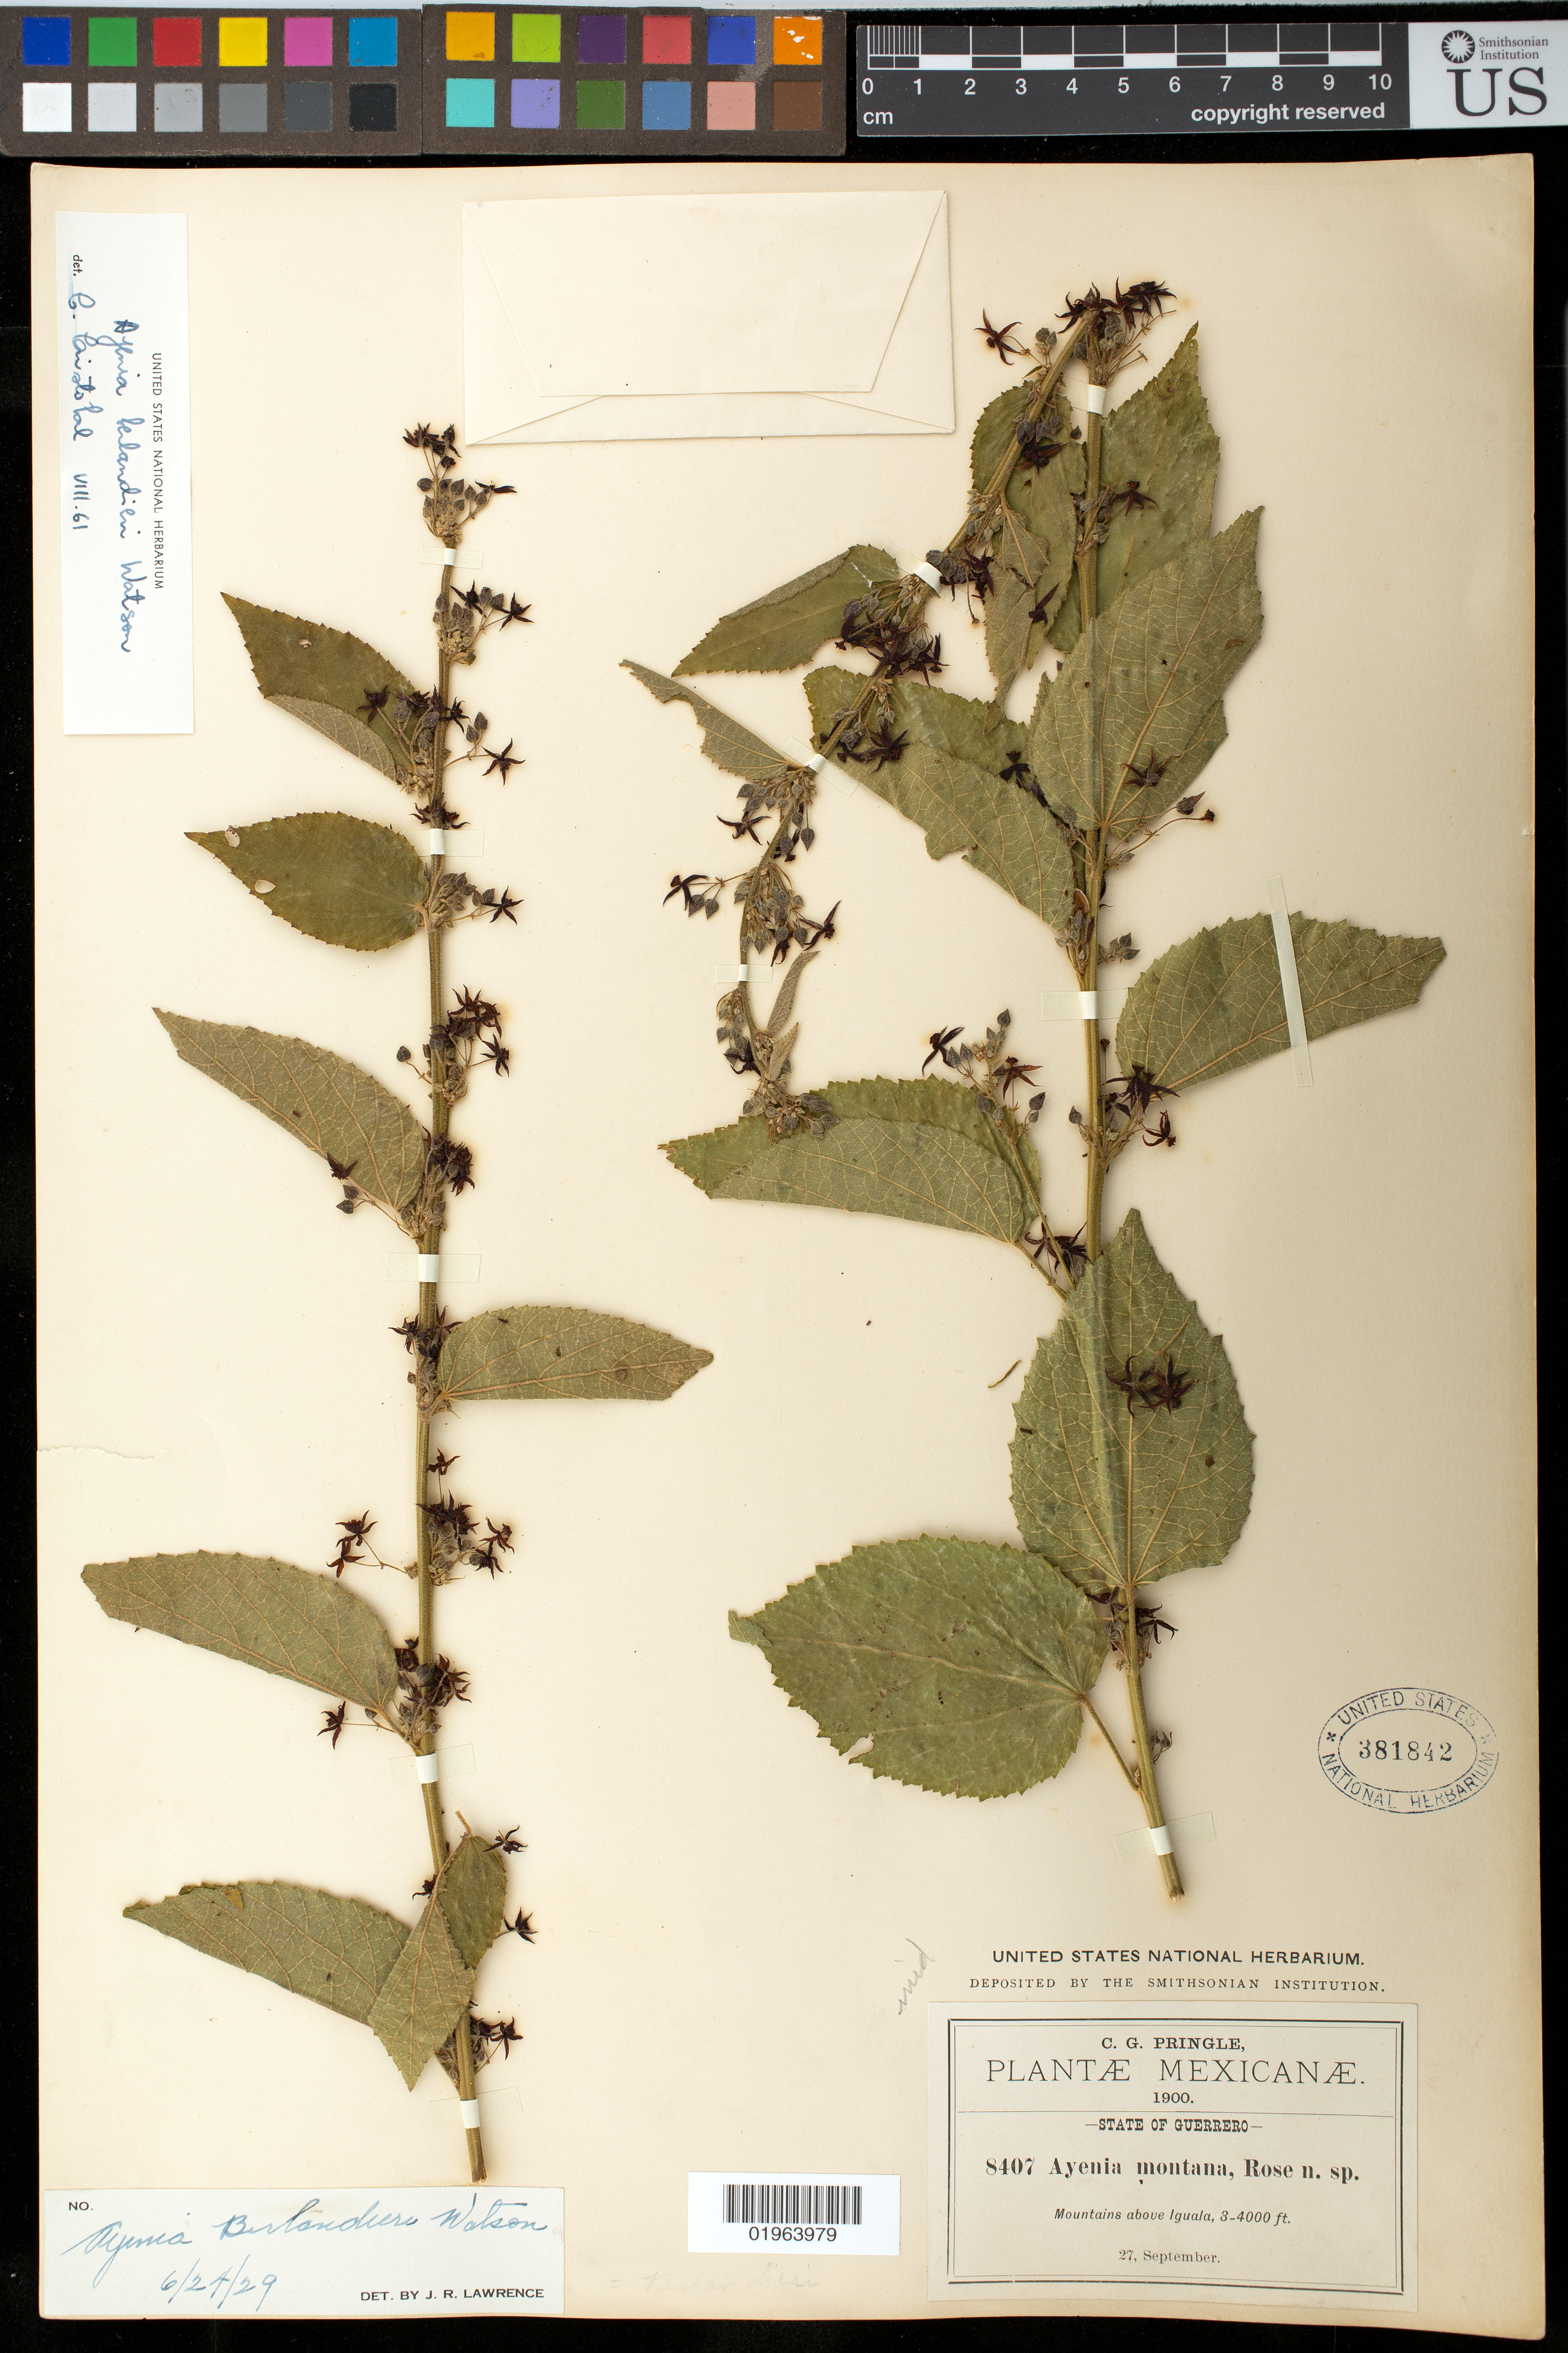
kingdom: Plantae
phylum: Tracheophyta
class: Magnoliopsida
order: Malvales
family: Malvaceae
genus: Ayenia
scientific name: Ayenia berlandieri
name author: S. Watson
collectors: C. G. Pringle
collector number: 8407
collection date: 1900-09-27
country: Mexico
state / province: Guerrero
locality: Mountains above Iguala.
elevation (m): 914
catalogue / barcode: US 381842